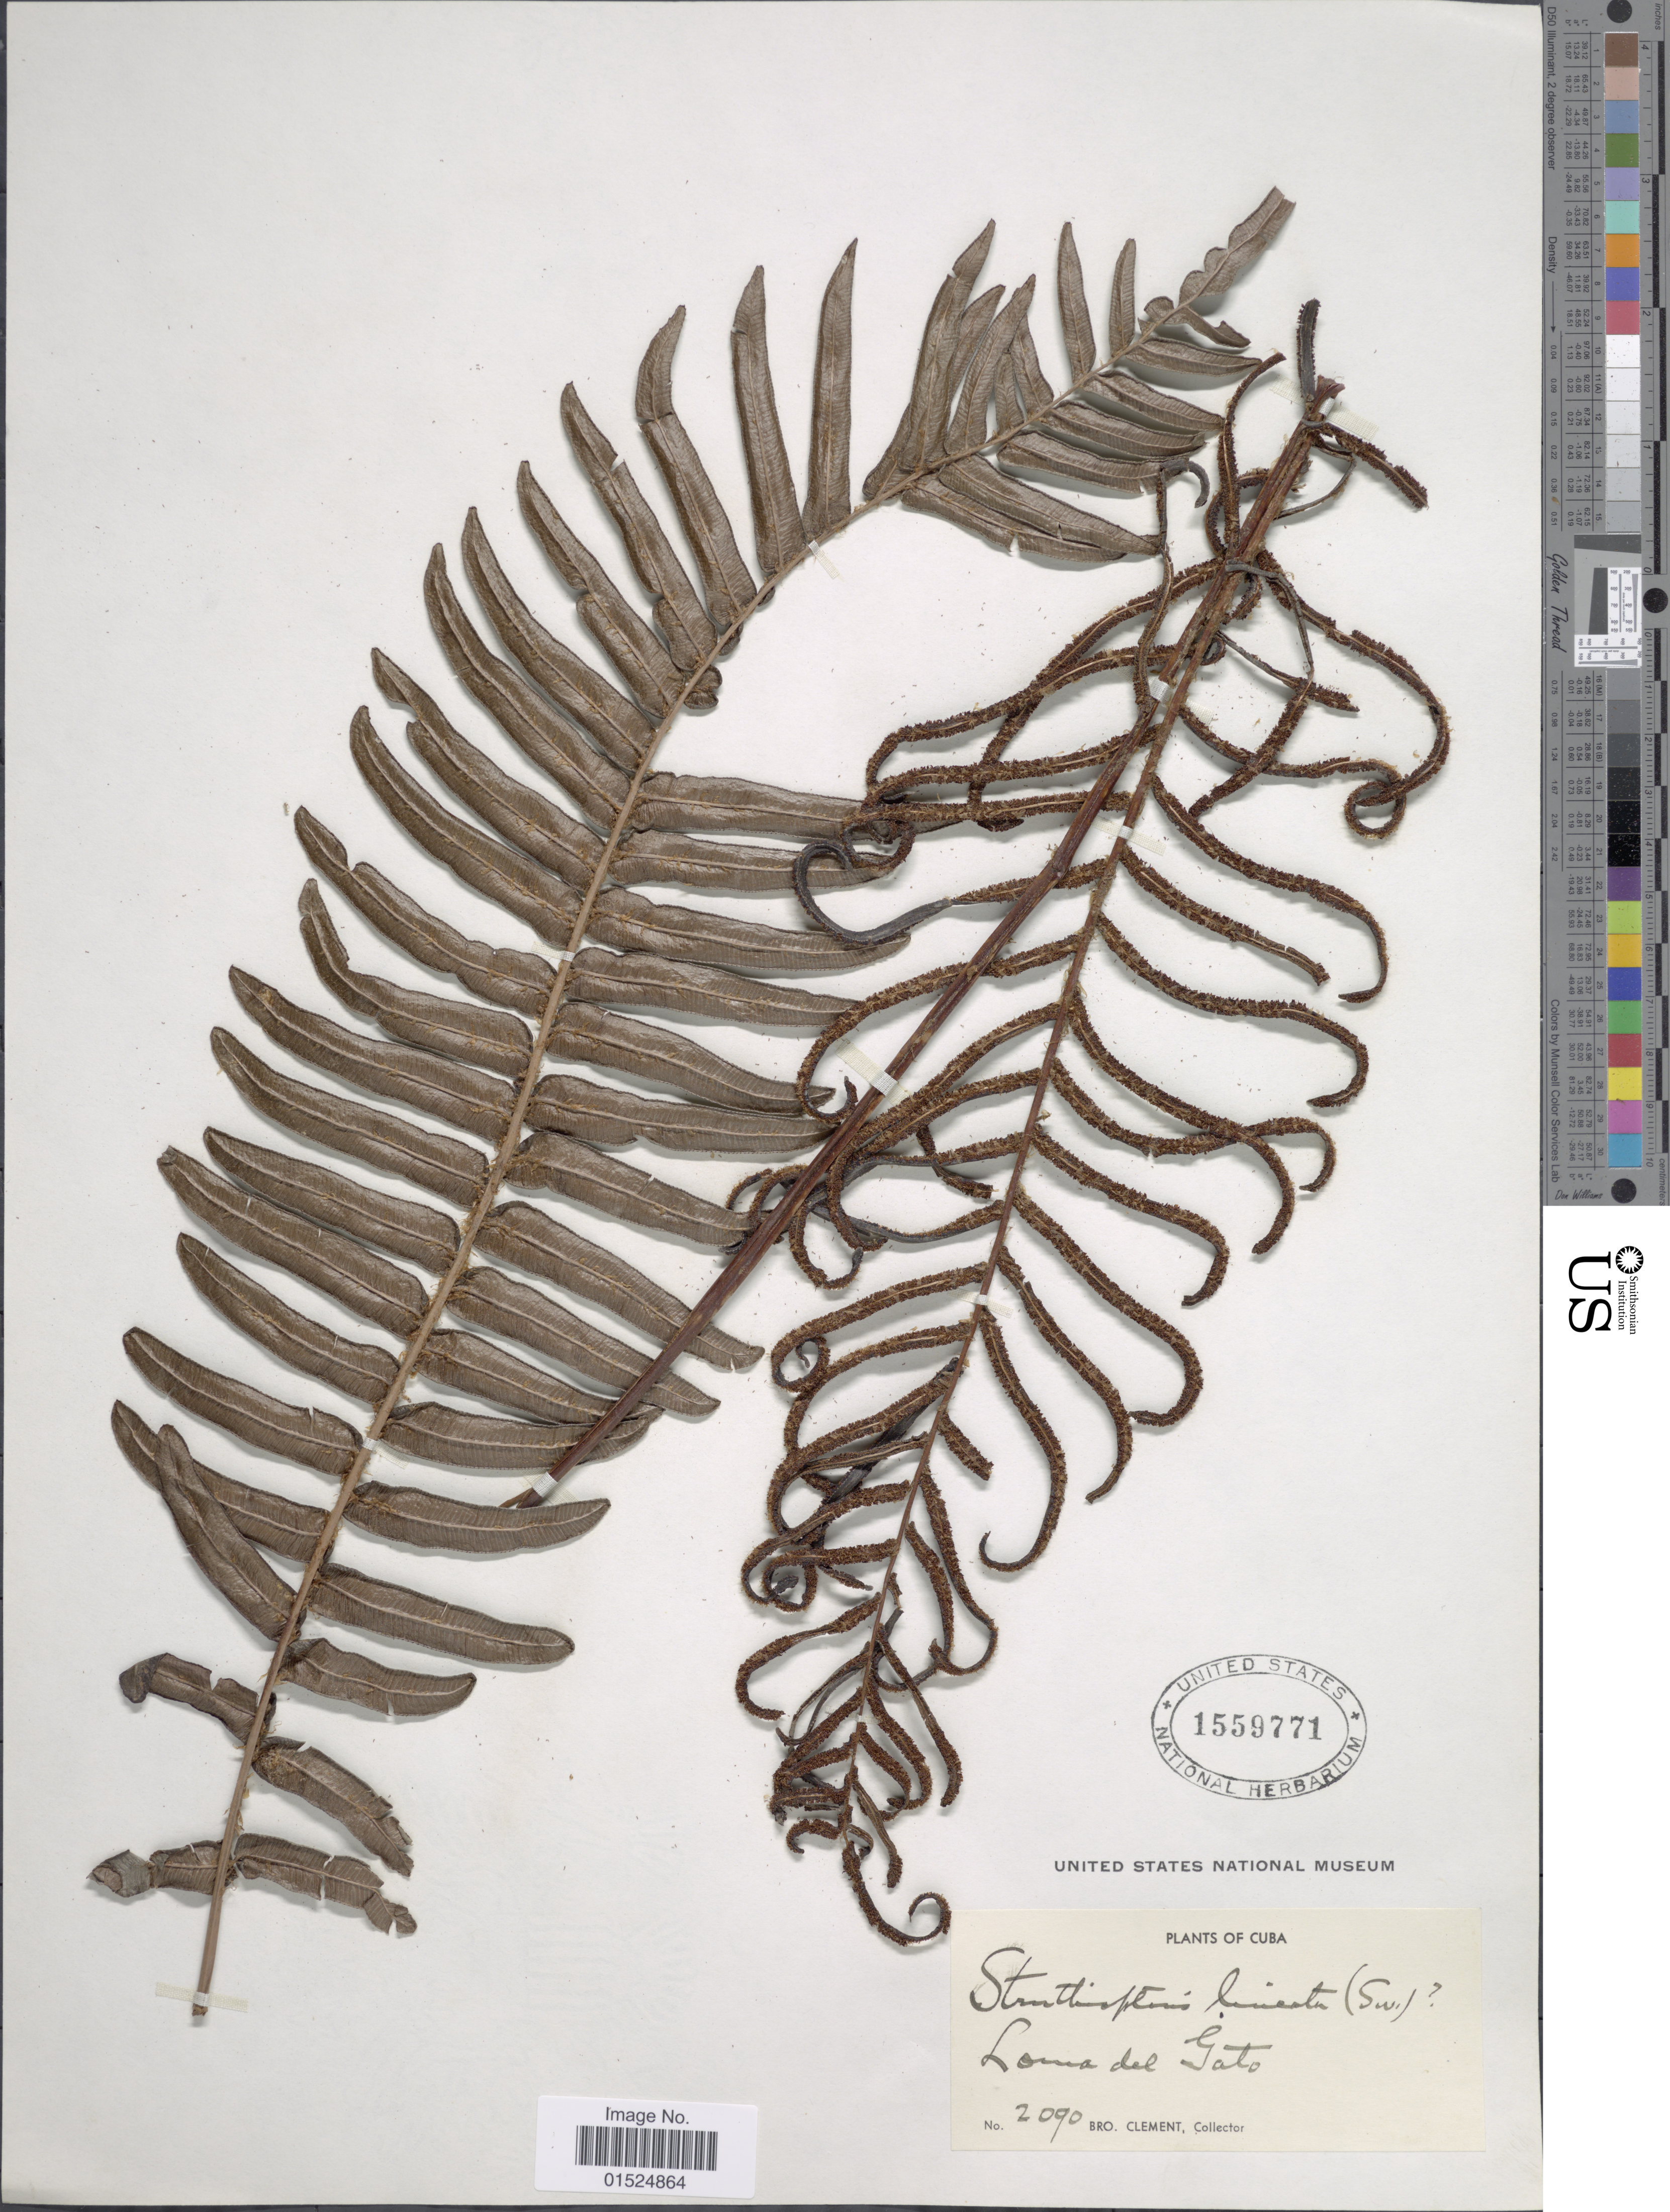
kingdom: Plantae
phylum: Tracheophyta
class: Polypodiopsida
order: Polypodiales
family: Blechnaceae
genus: Blechnum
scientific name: Blechnum lineatum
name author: (Sw.) C. Chr.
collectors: B. Clement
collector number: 2090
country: Cuba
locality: Loma del Gato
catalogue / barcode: US 1559771